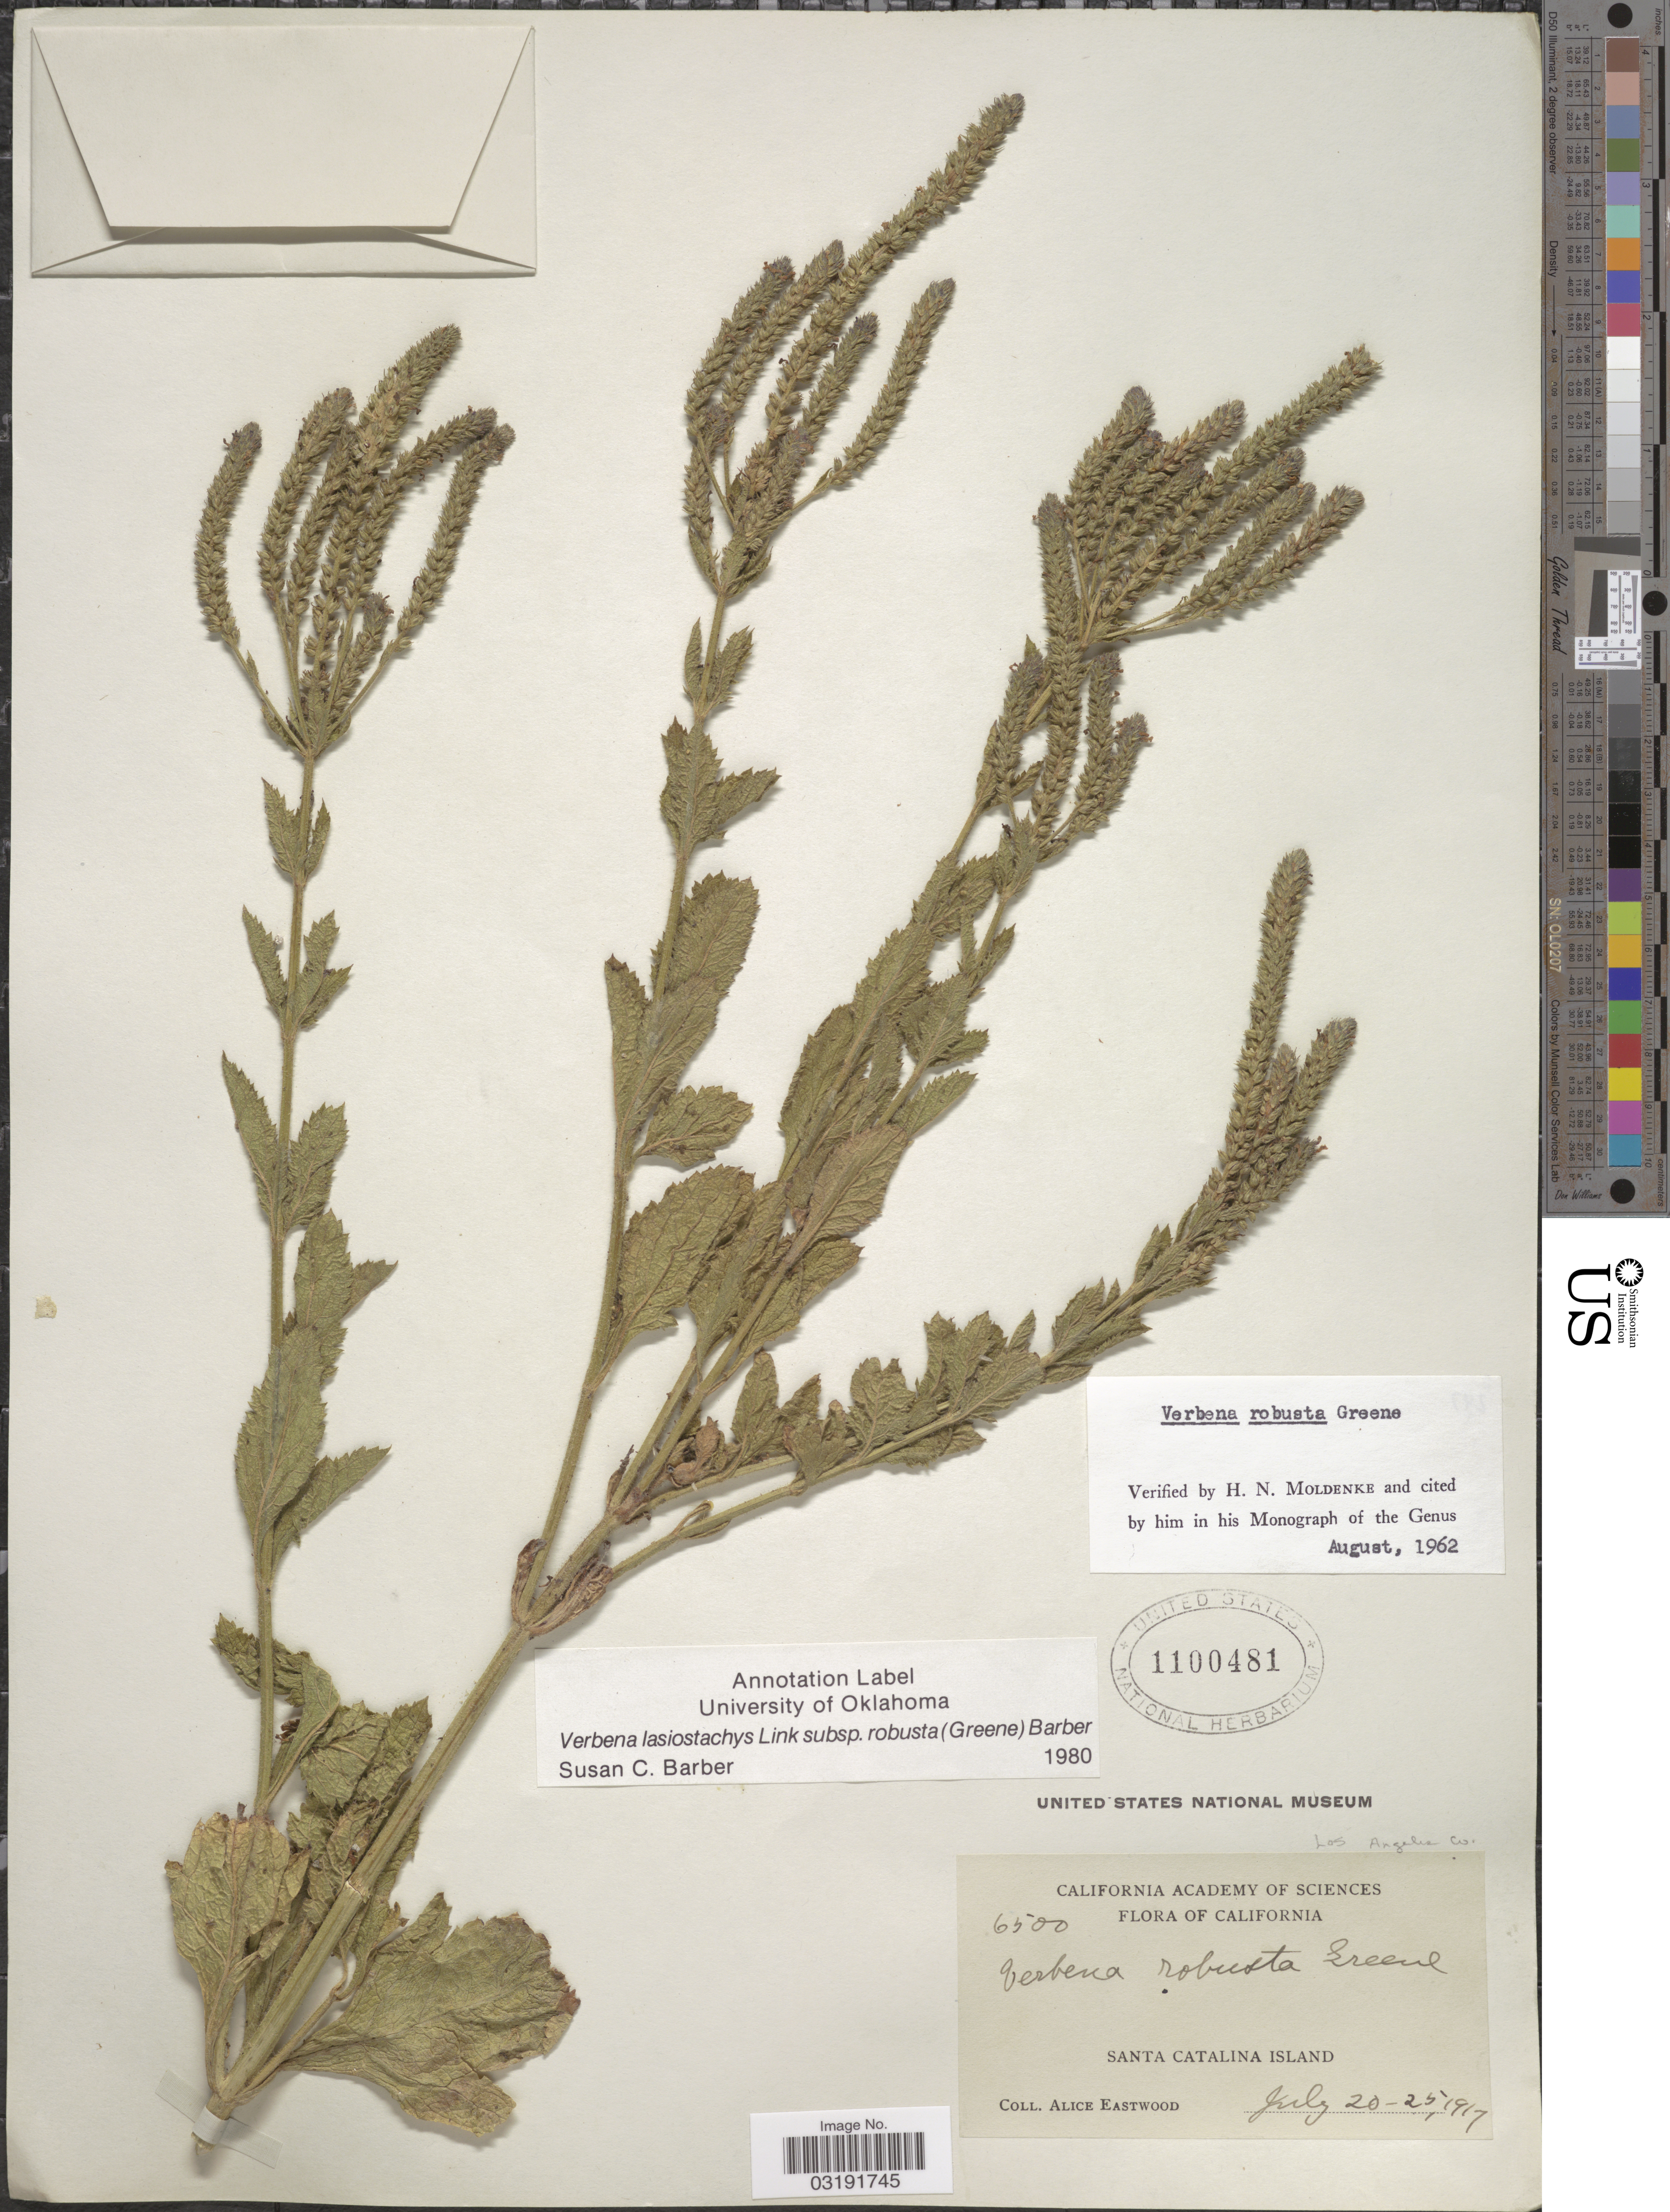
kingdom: Plantae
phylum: Tracheophyta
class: Magnoliopsida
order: Lamiales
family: Verbenaceae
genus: Verbena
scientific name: Verbena lasiostachys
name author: Link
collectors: A. Eastwood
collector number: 6500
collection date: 1917-07-20/1917-07-25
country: United States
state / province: California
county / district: Los Angeles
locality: Santa Catalina Island. Los Angeles Co.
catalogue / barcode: US 1100481